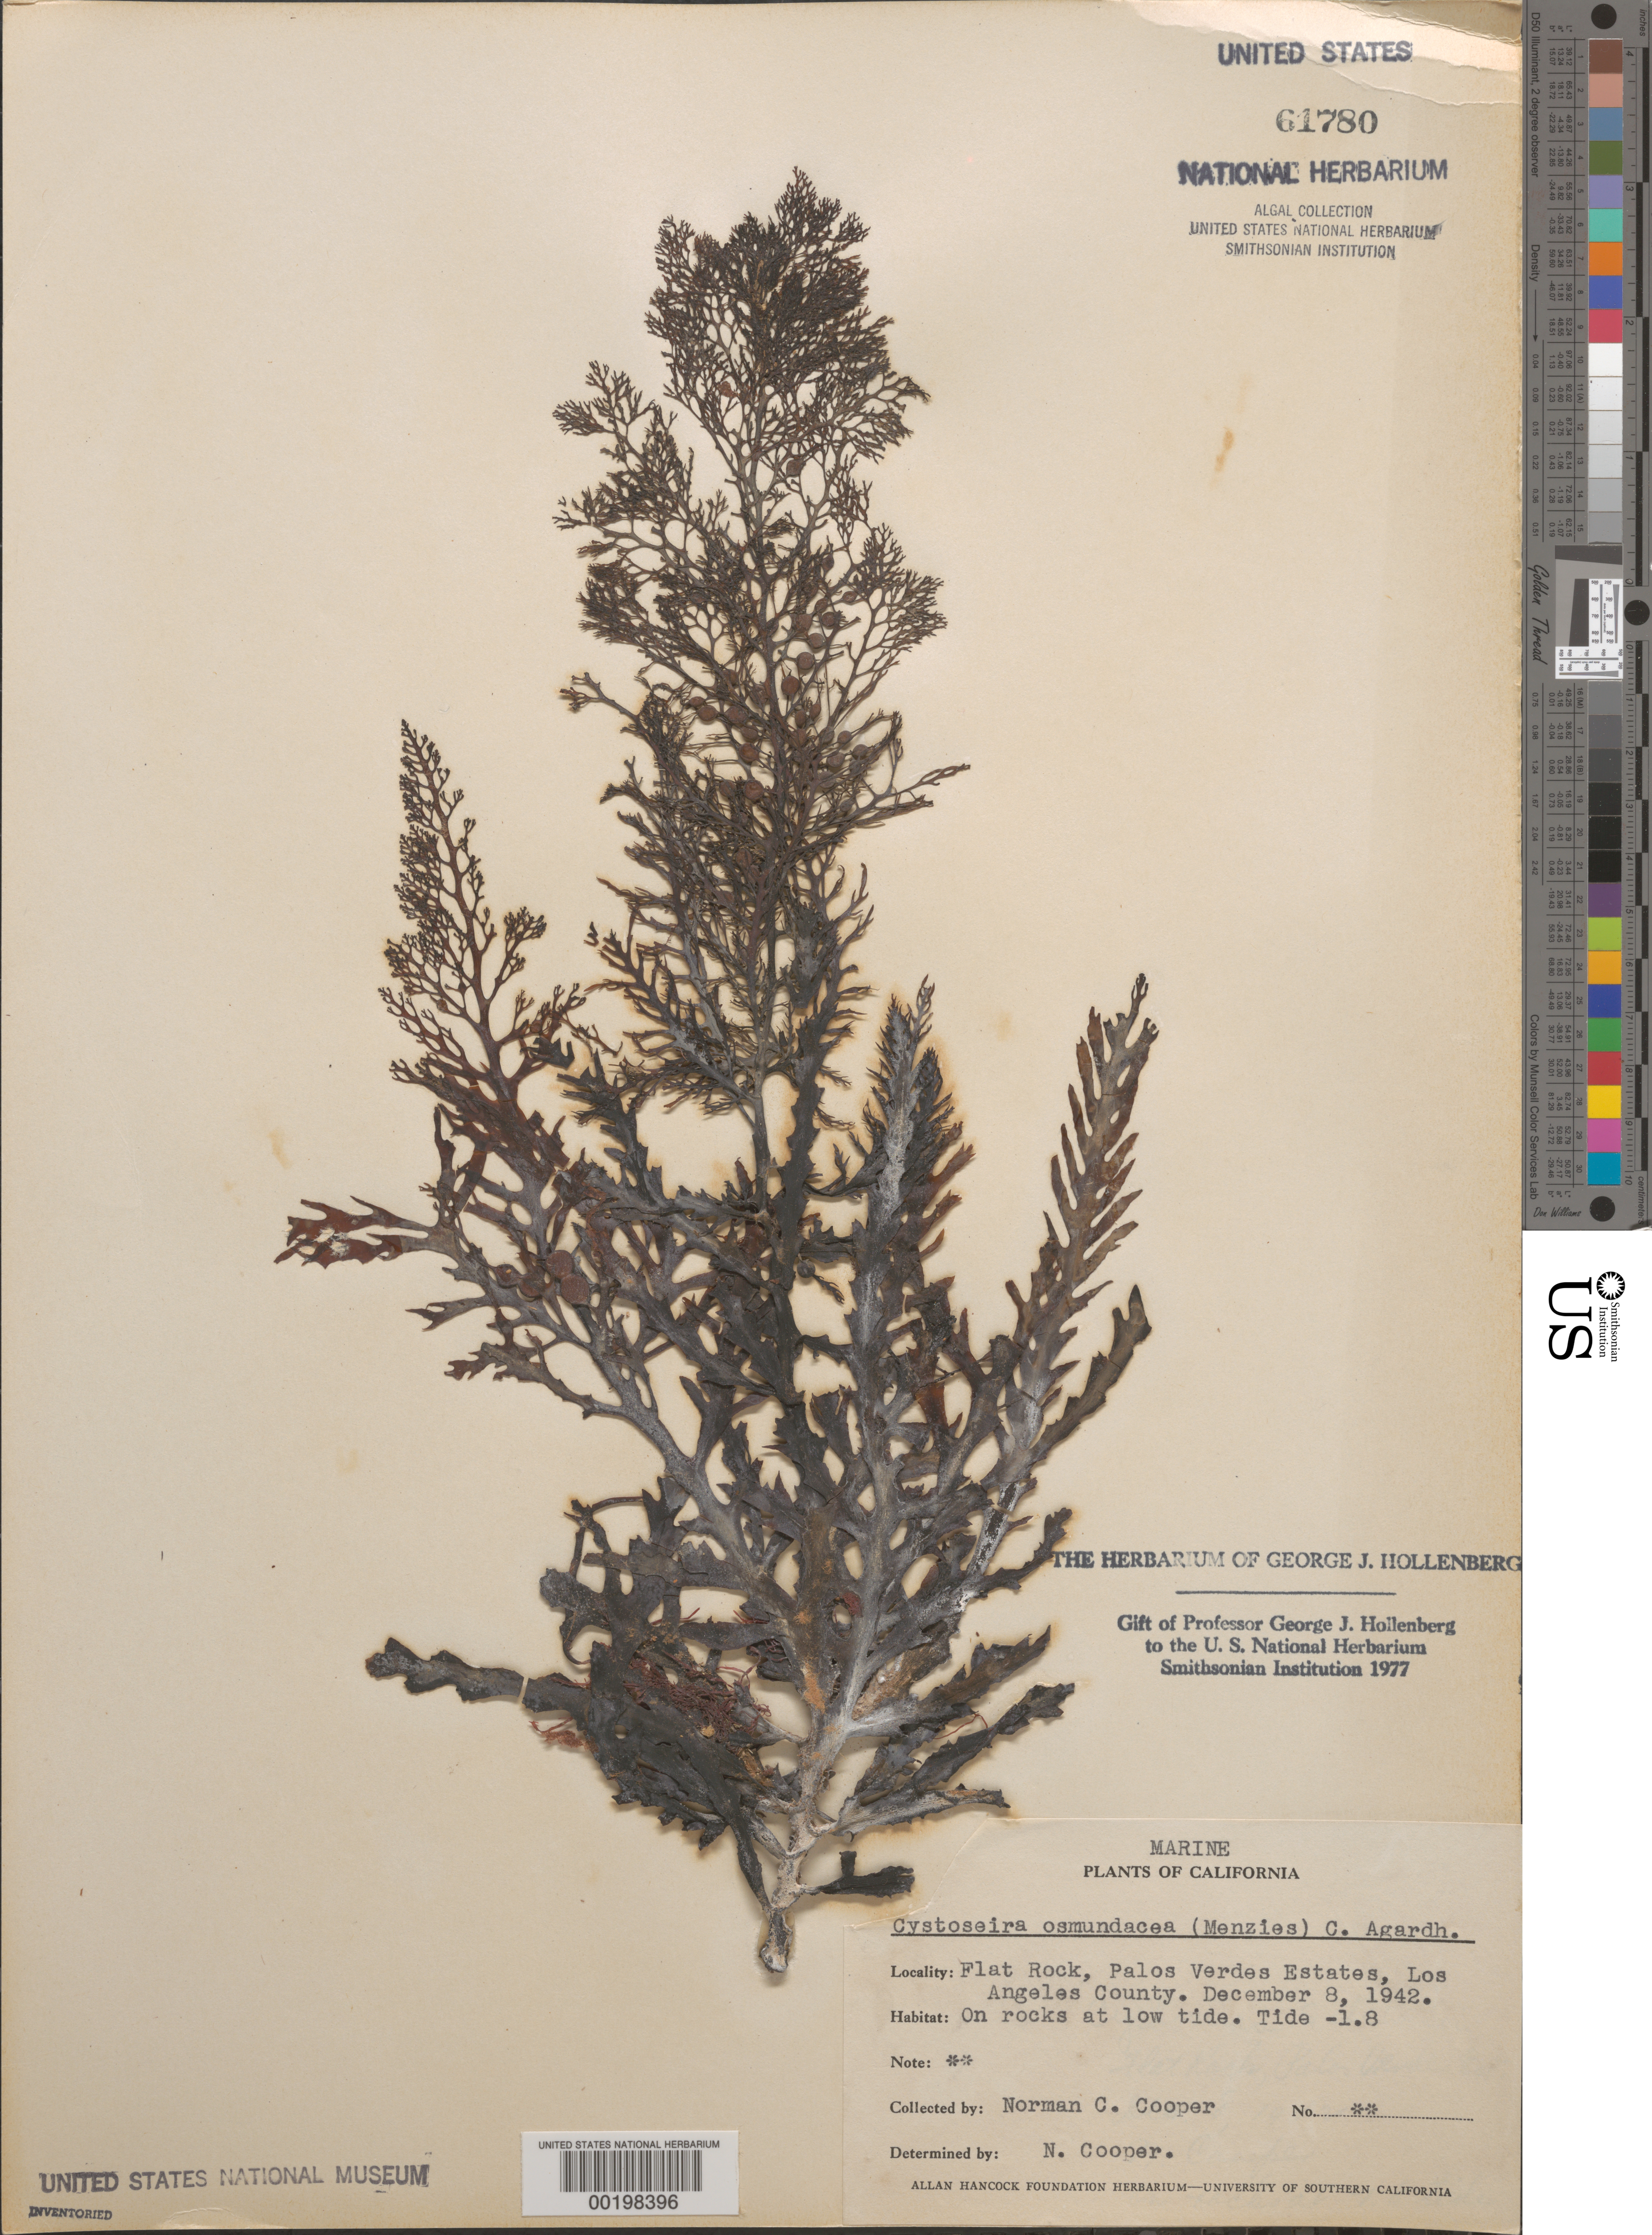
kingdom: Chromista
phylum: Ochrophyta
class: Phaeophyceae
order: Fucales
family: Sargassaceae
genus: Cystoseira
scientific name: Cystoseira osmundacea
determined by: Cooper, N. C.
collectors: N. Cooper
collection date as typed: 08 Dec 1942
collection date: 1942-12-08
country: United States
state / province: California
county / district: Los Angeles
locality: Flat Rock, Palos Verdes Estates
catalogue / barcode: US 61780